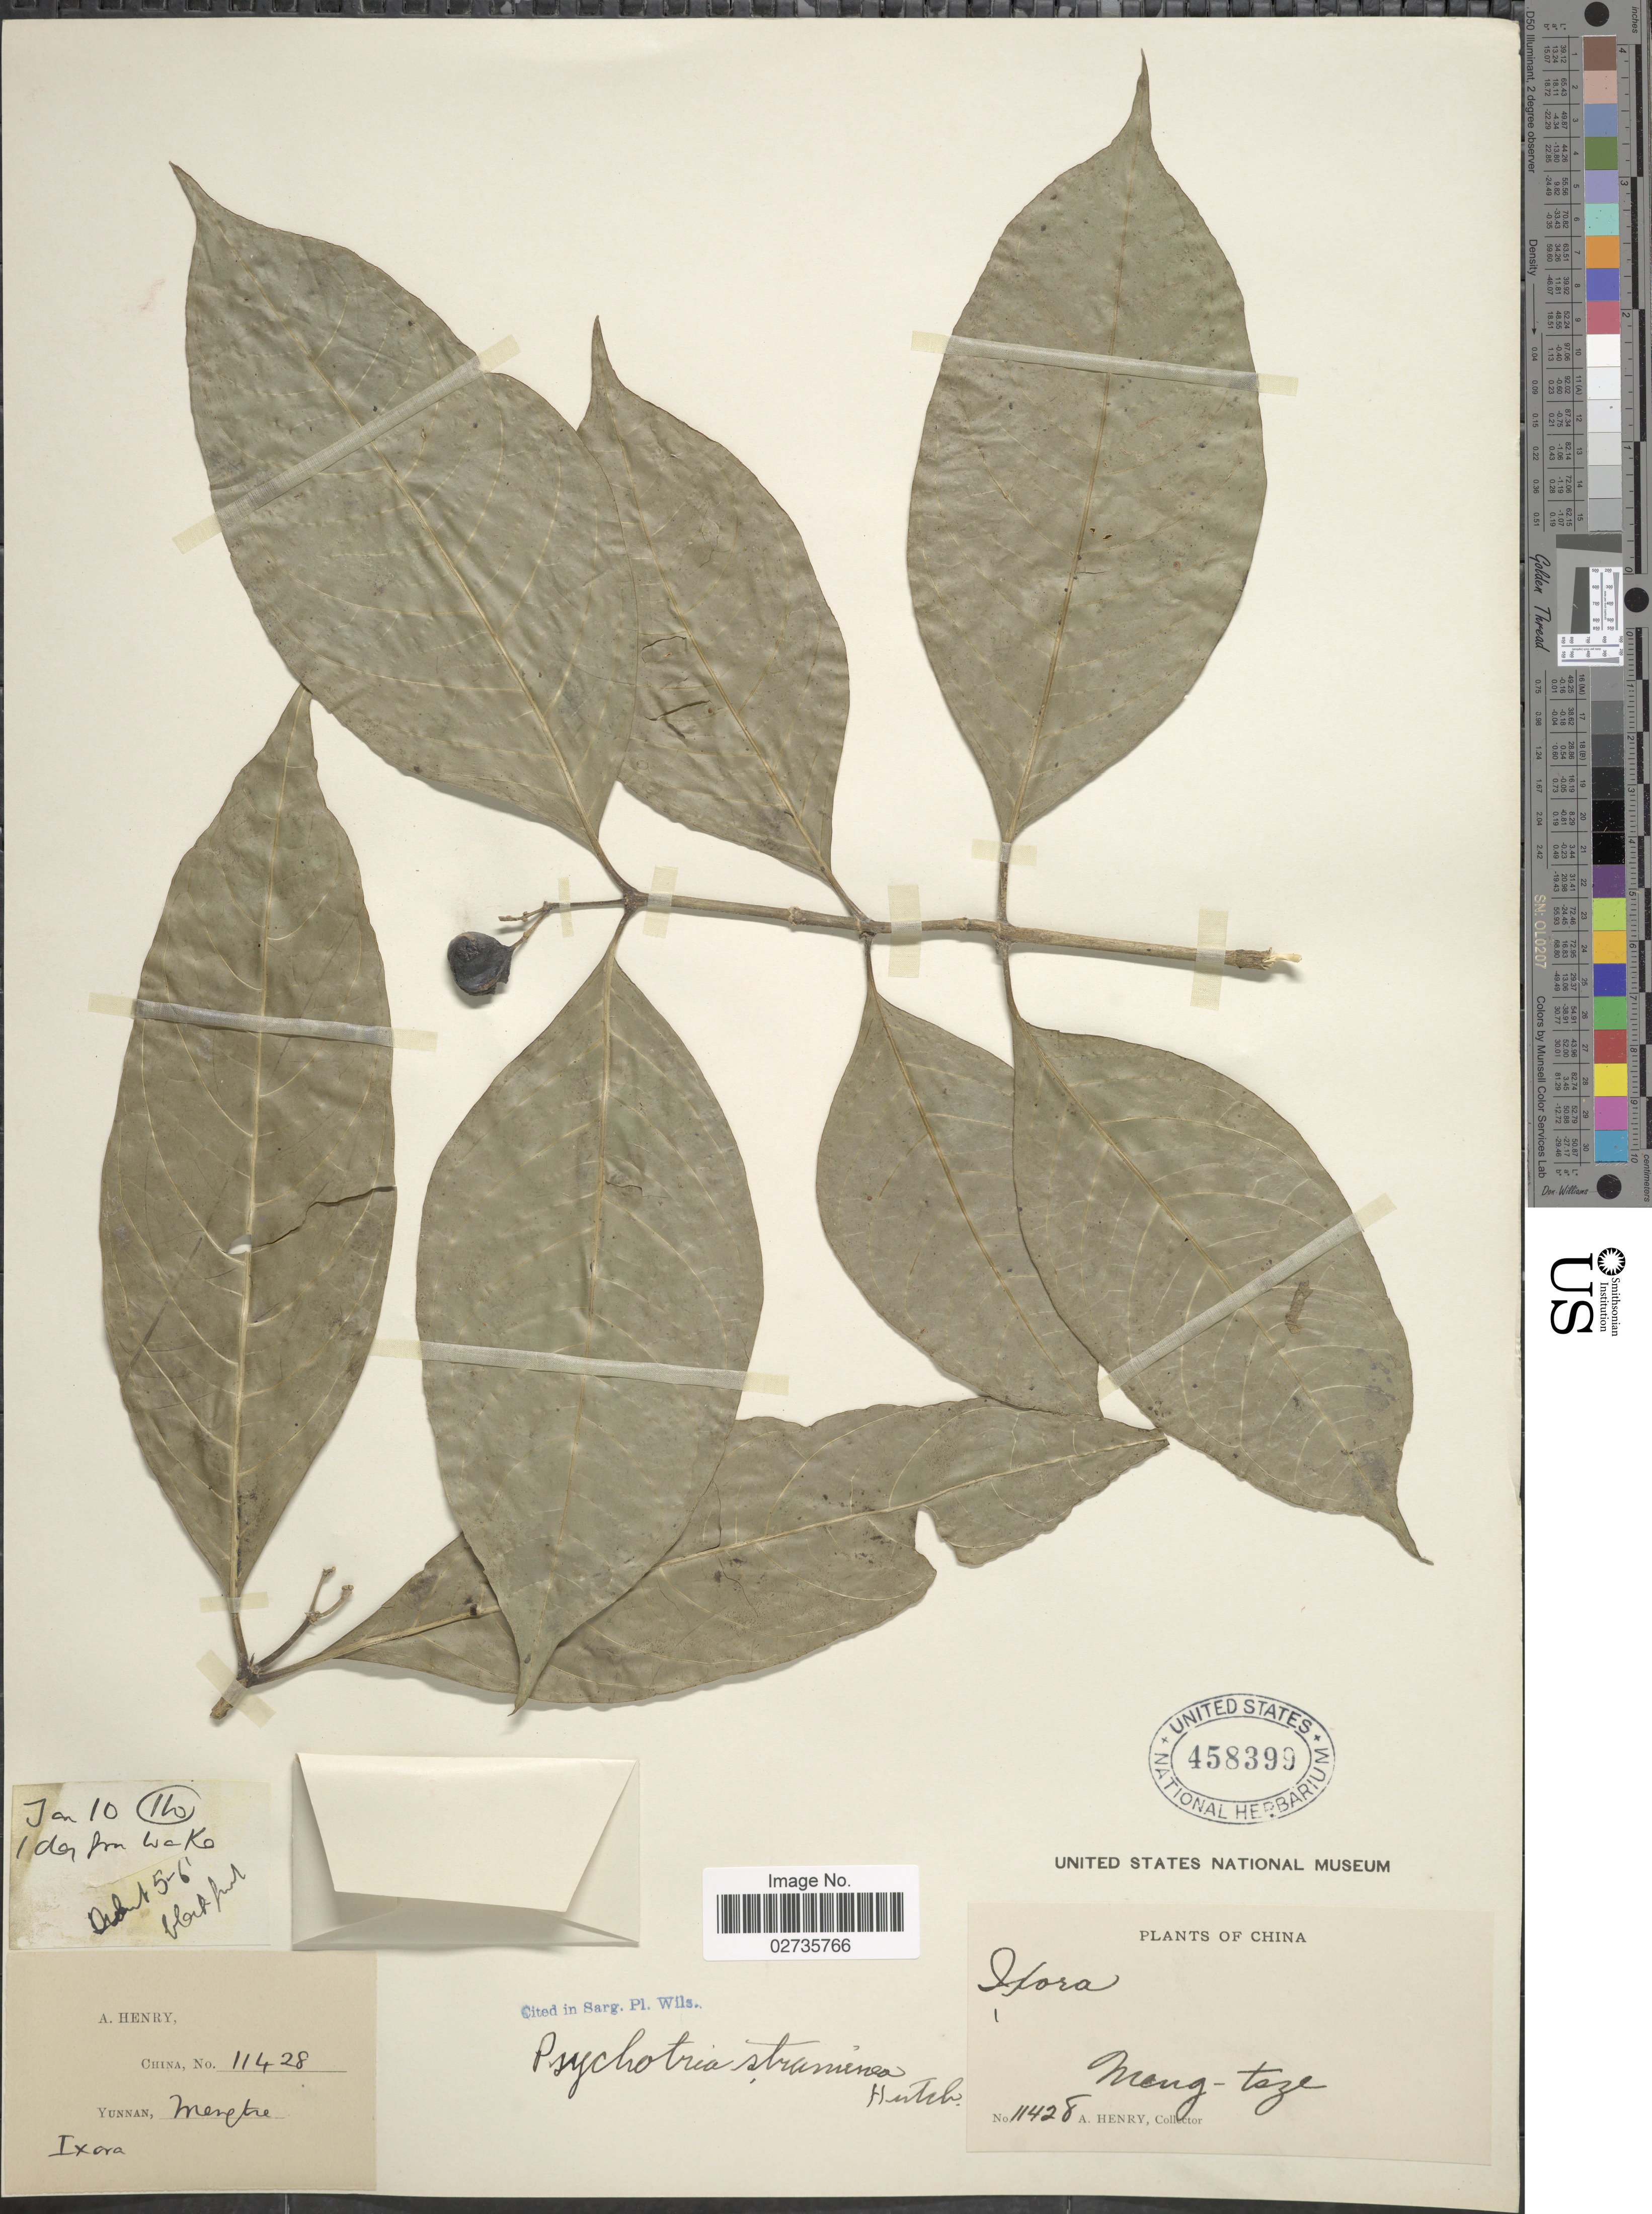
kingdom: Plantae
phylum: Tracheophyta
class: Magnoliopsida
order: Gentianales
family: Rubiaceae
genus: Psychotria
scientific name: Psychotria straminea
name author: Hutch.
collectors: A. Henry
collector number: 11428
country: China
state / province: Yunnan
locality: Meng-tsze. 1 day from Wa Ke. Ho.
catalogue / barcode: US 458399